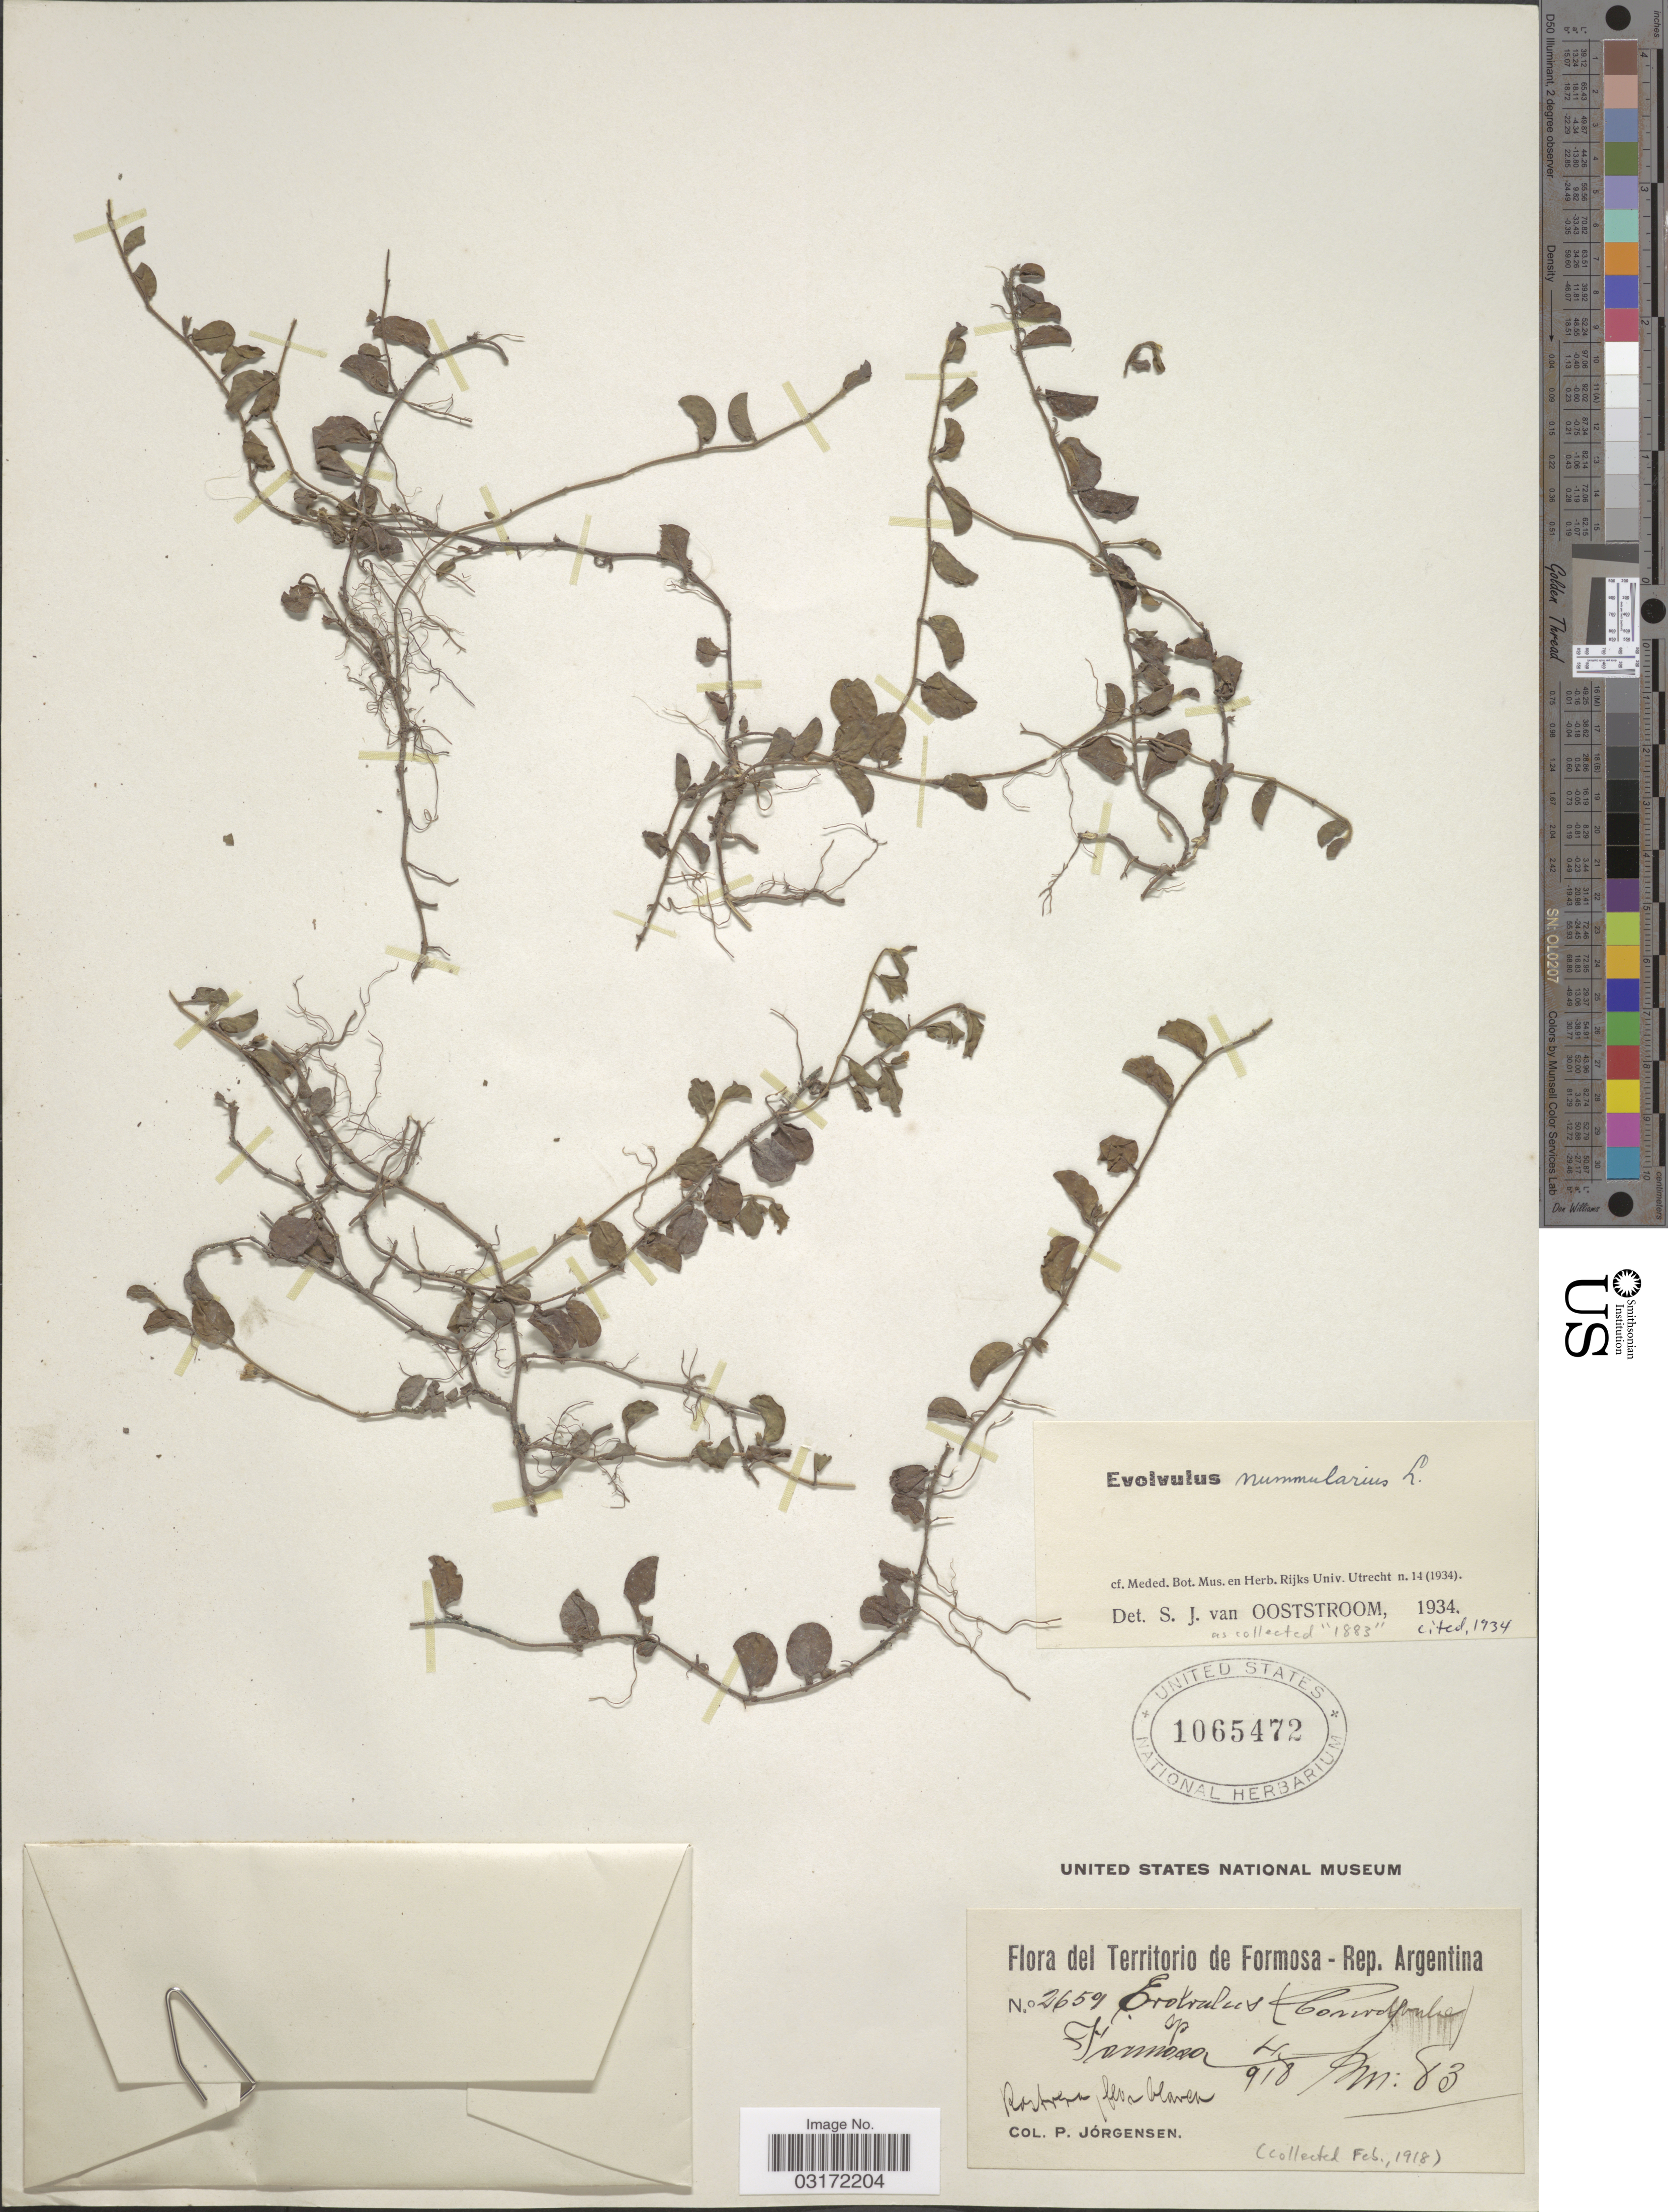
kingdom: Plantae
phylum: Tracheophyta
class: Magnoliopsida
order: Solanales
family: Convolvulaceae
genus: Evolvulus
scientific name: Evolvulus nummularius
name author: (L.) L.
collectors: P. Jörgensen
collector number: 2659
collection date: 1918-02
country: Argentina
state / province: Formosa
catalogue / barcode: US 1065472